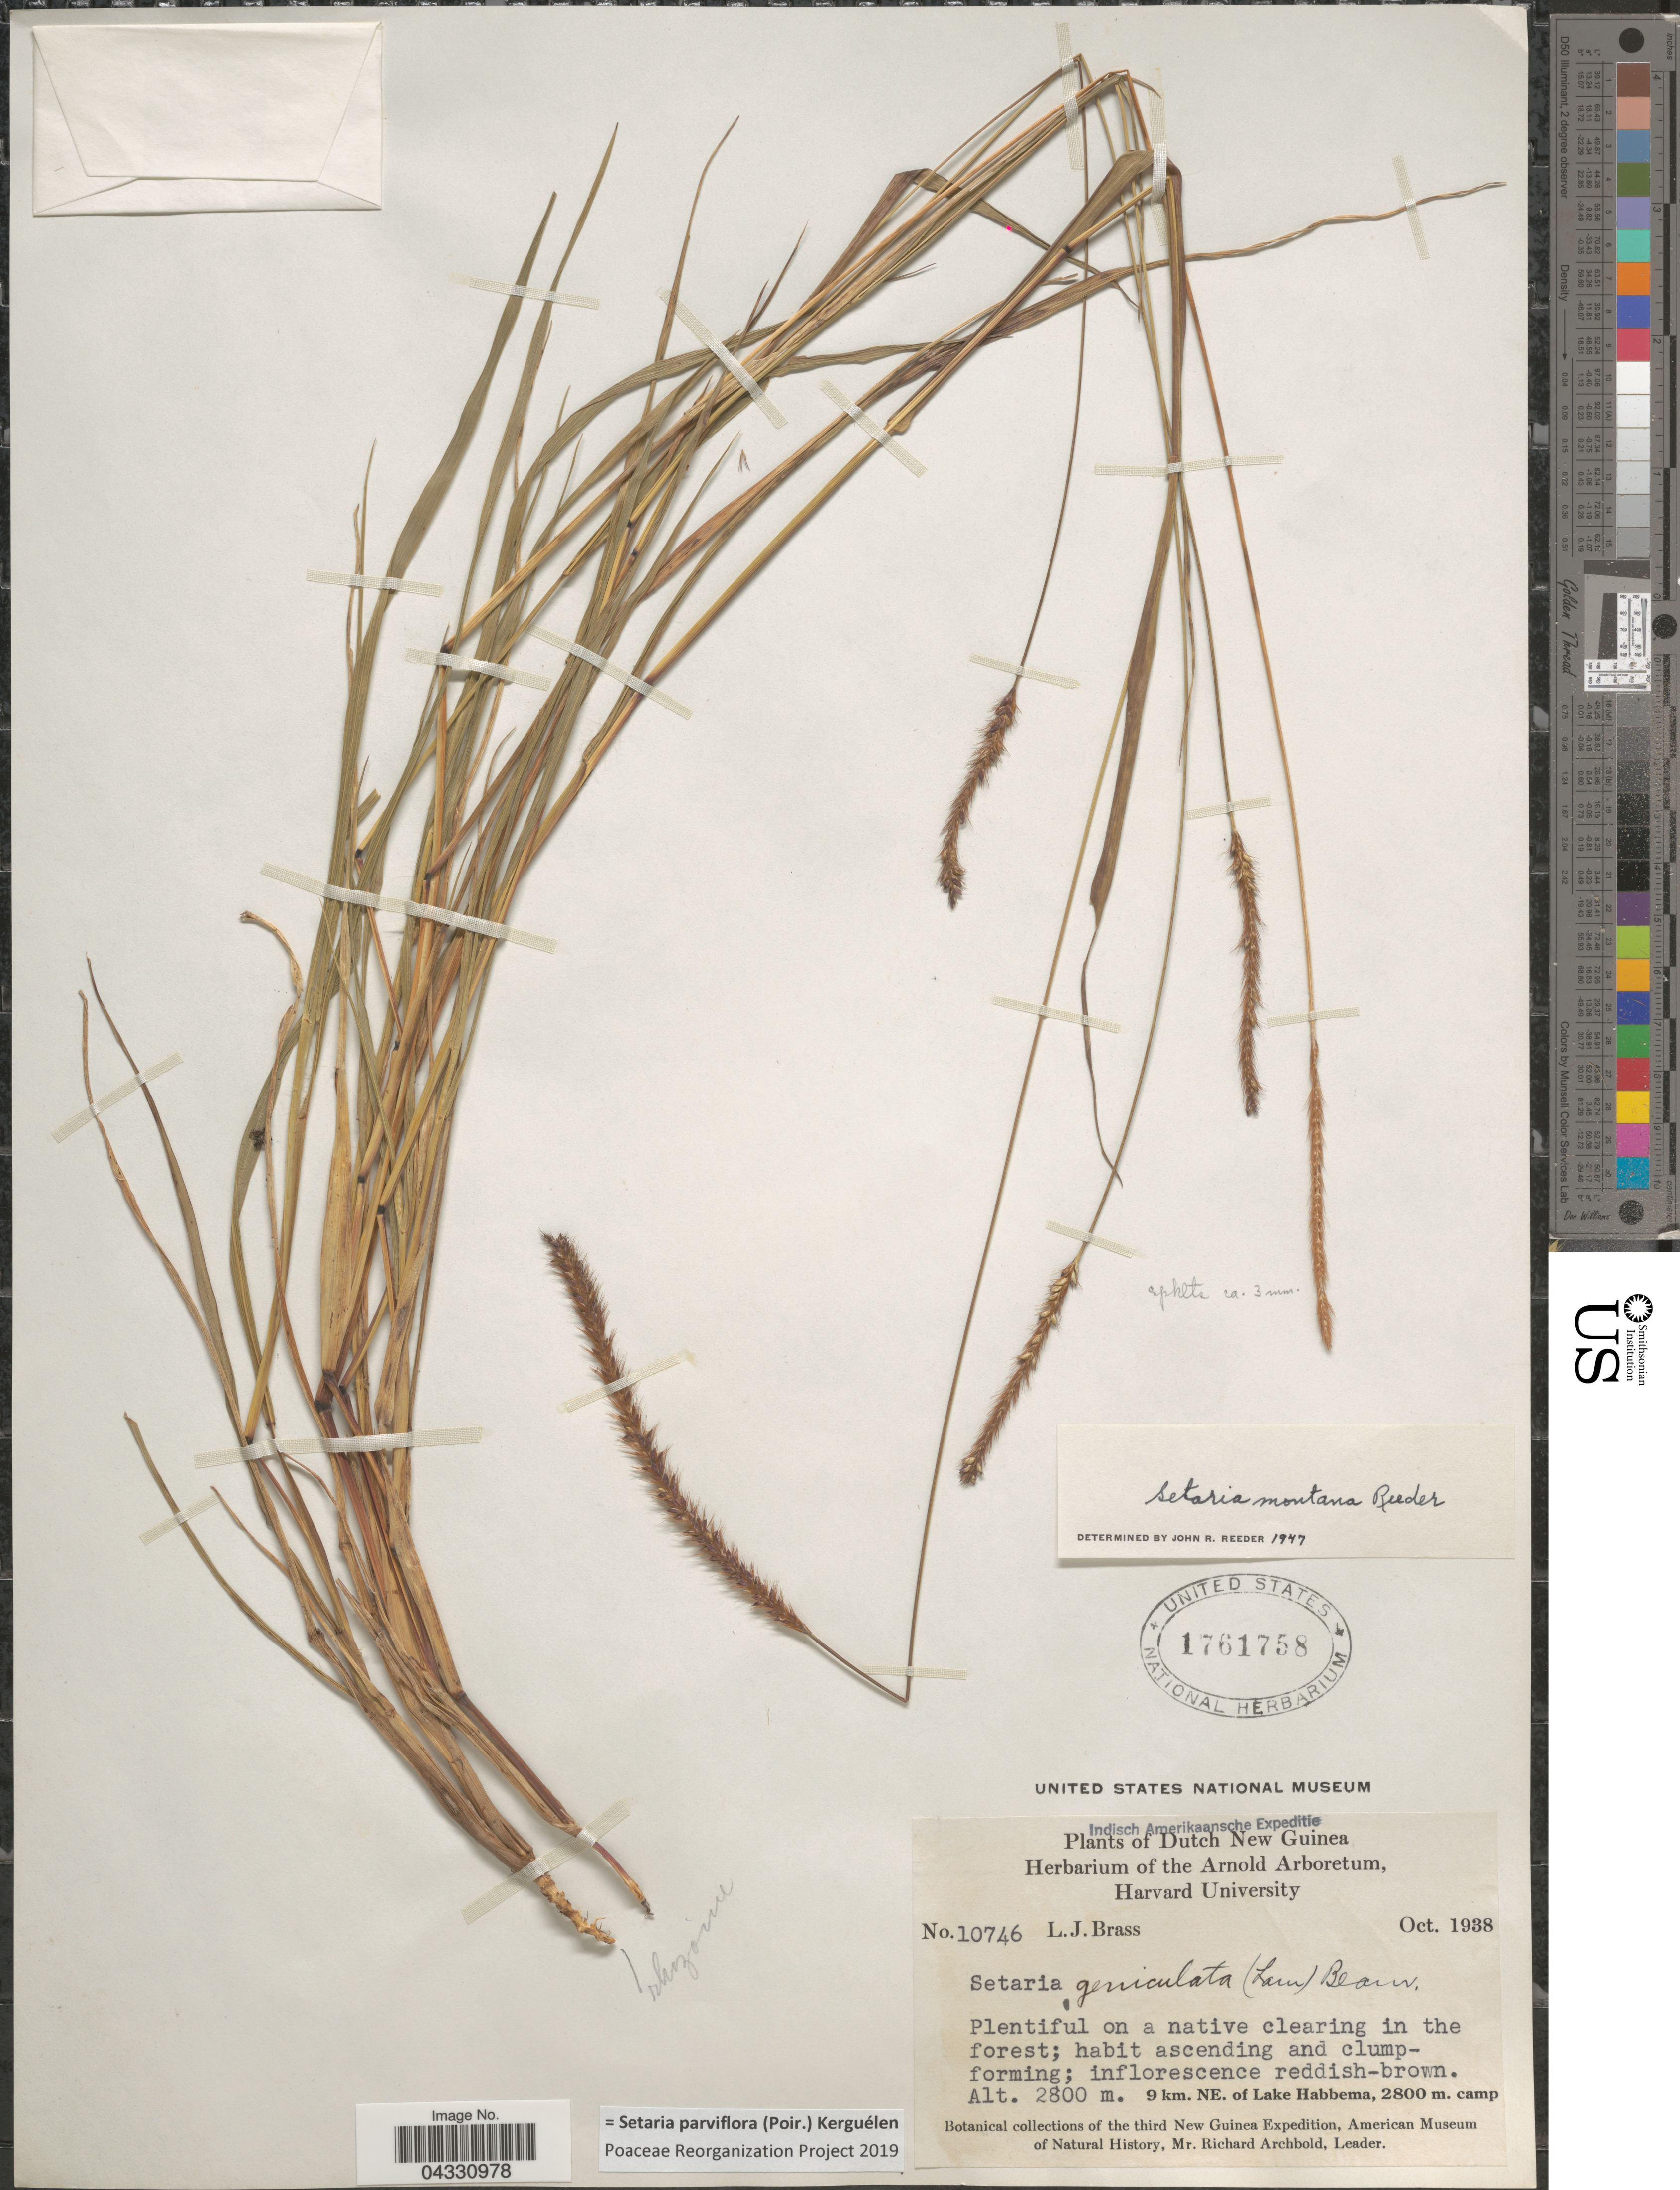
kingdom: Plantae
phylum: Tracheophyta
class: Liliopsida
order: Poales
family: Poaceae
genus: Setaria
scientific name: Setaria parviflora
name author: (Poir.) Kerguélen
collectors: L. J. Brass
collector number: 10746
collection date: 1938-10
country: Indonesia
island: New Guinea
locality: Indisch Amerikaanse Expeditie. Dutch New Guinea. 9km. NE. of Lake Habbema, camp. The third New Guinea Expedition.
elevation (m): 2800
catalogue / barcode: US 1761758